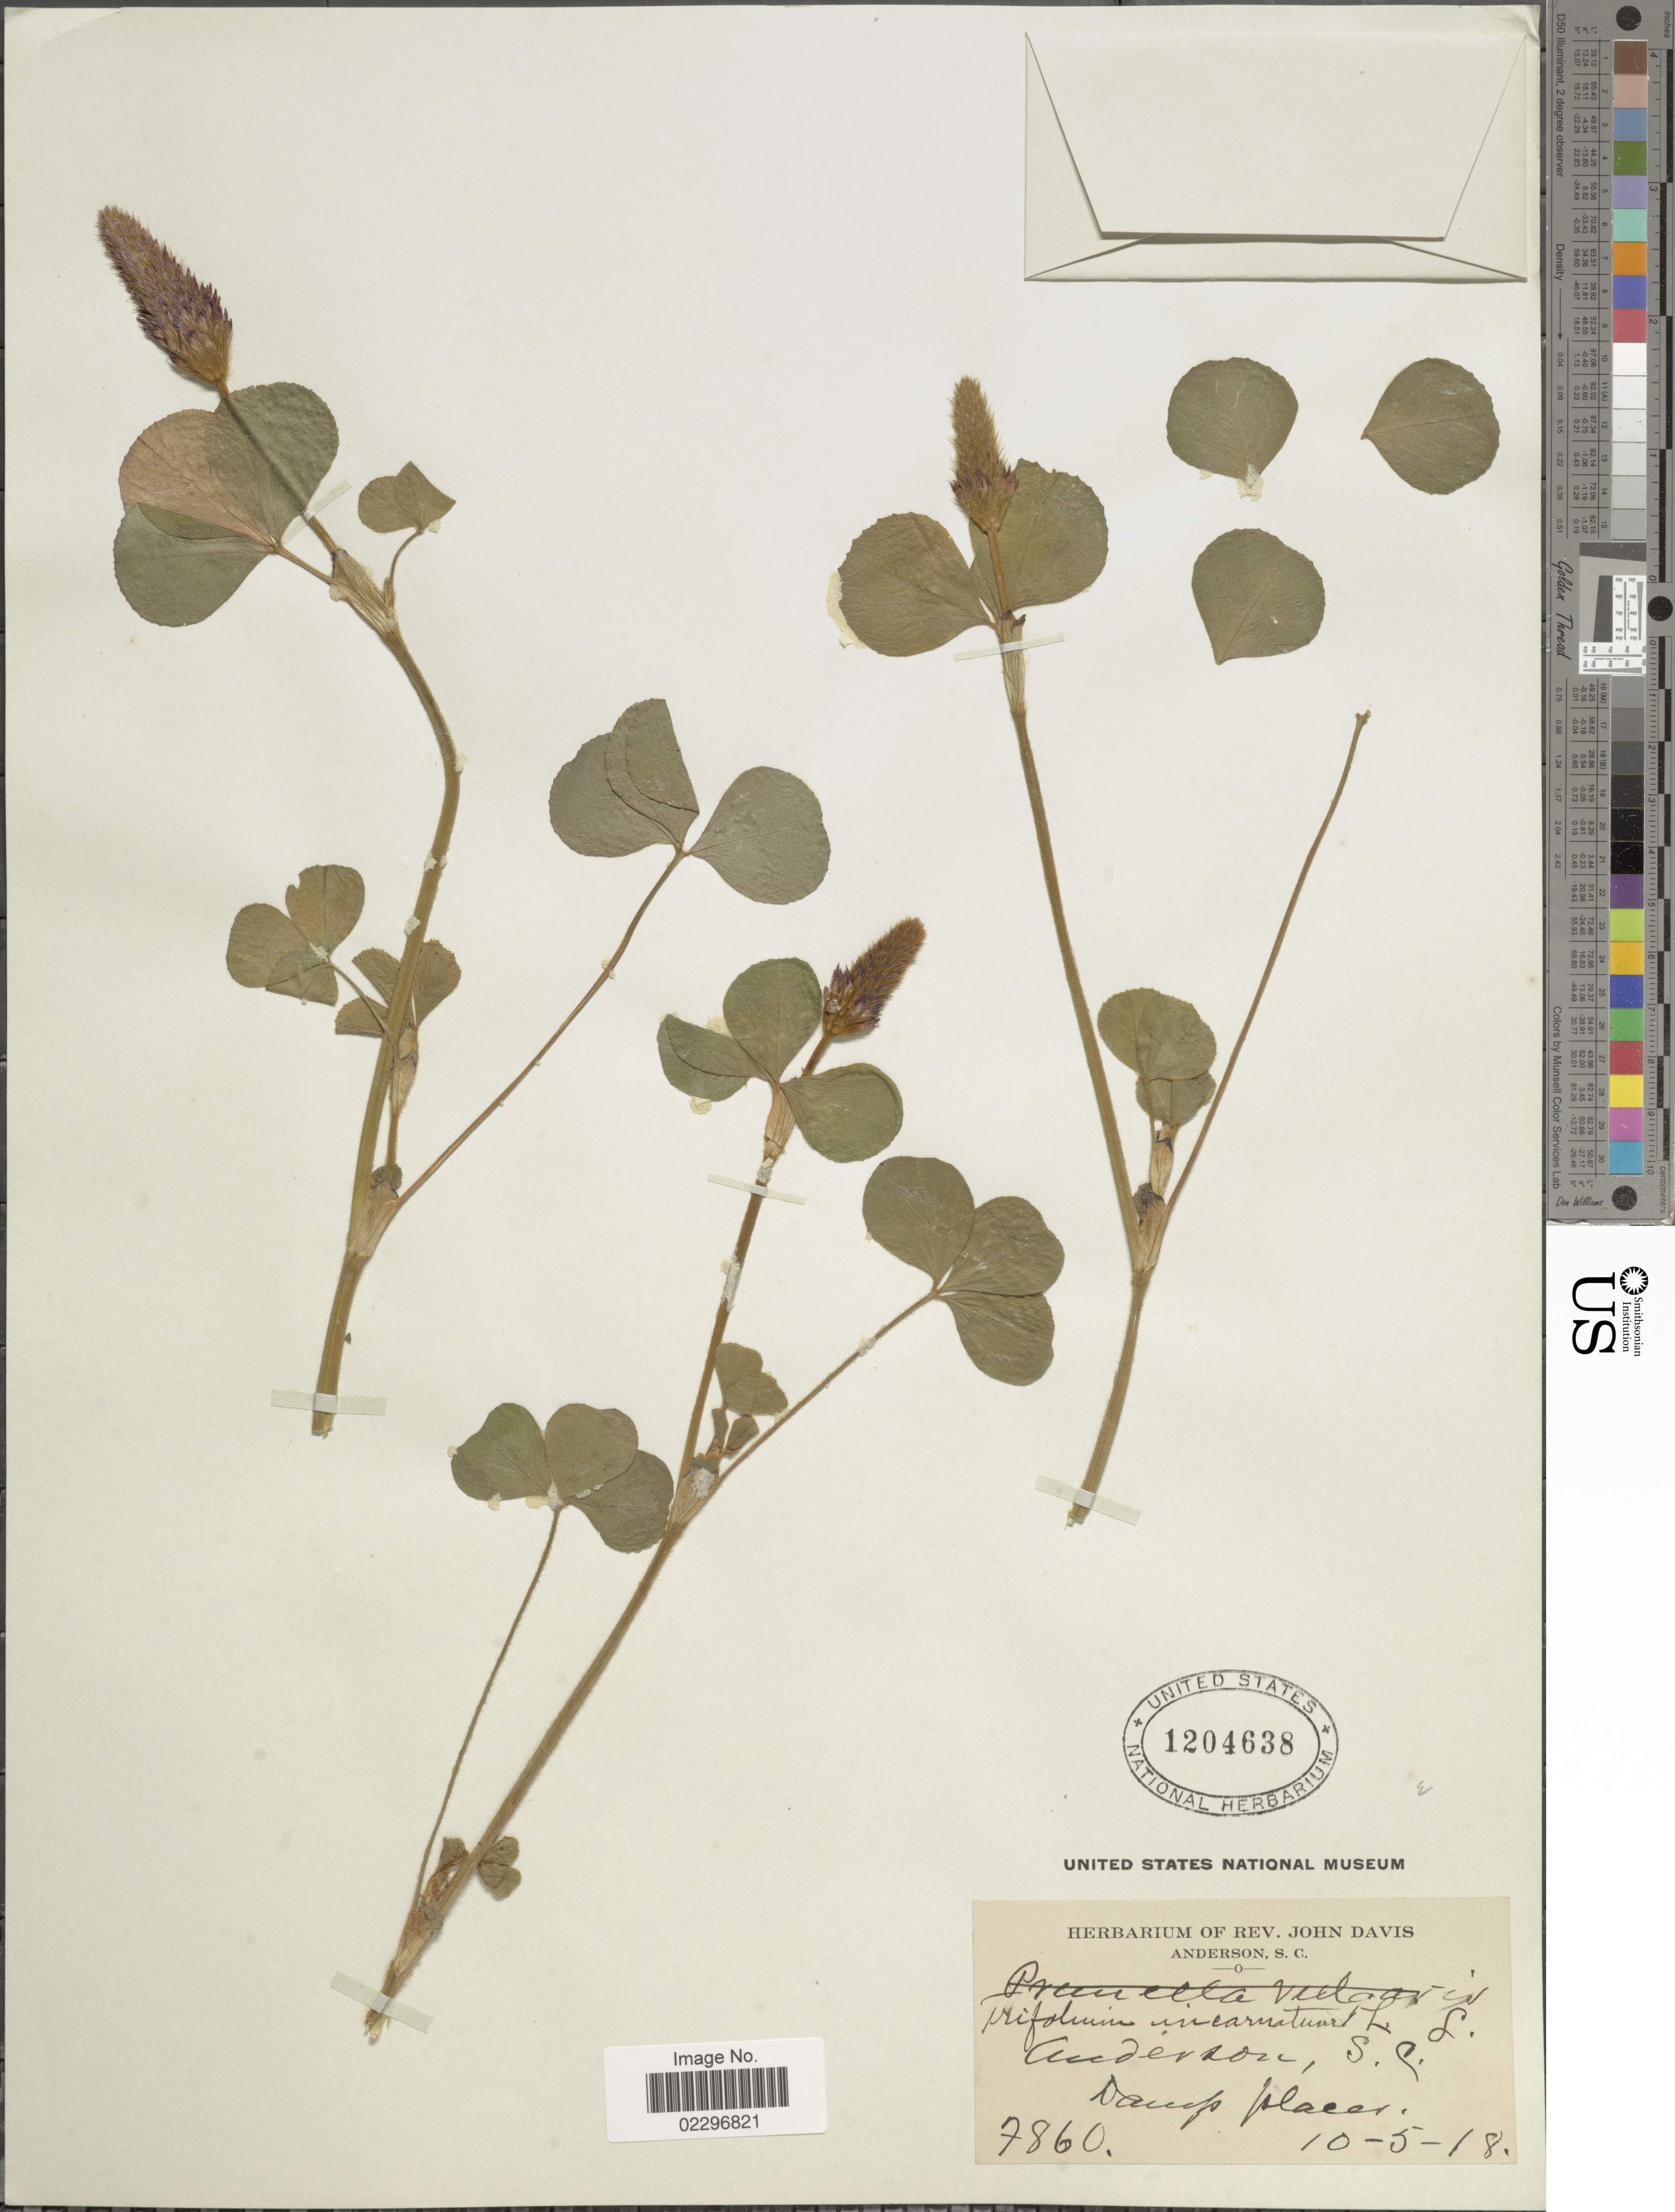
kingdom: Plantae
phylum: Tracheophyta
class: Magnoliopsida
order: Fabales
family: Fabaceae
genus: Trifolium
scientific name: Trifolium incarnatum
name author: L.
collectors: ex herb. Rev. John Davis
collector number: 7860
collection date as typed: Transcribed d/m/y: 5/10/18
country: United States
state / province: South Carolina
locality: Anderson, Damp places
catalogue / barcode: US 1204638